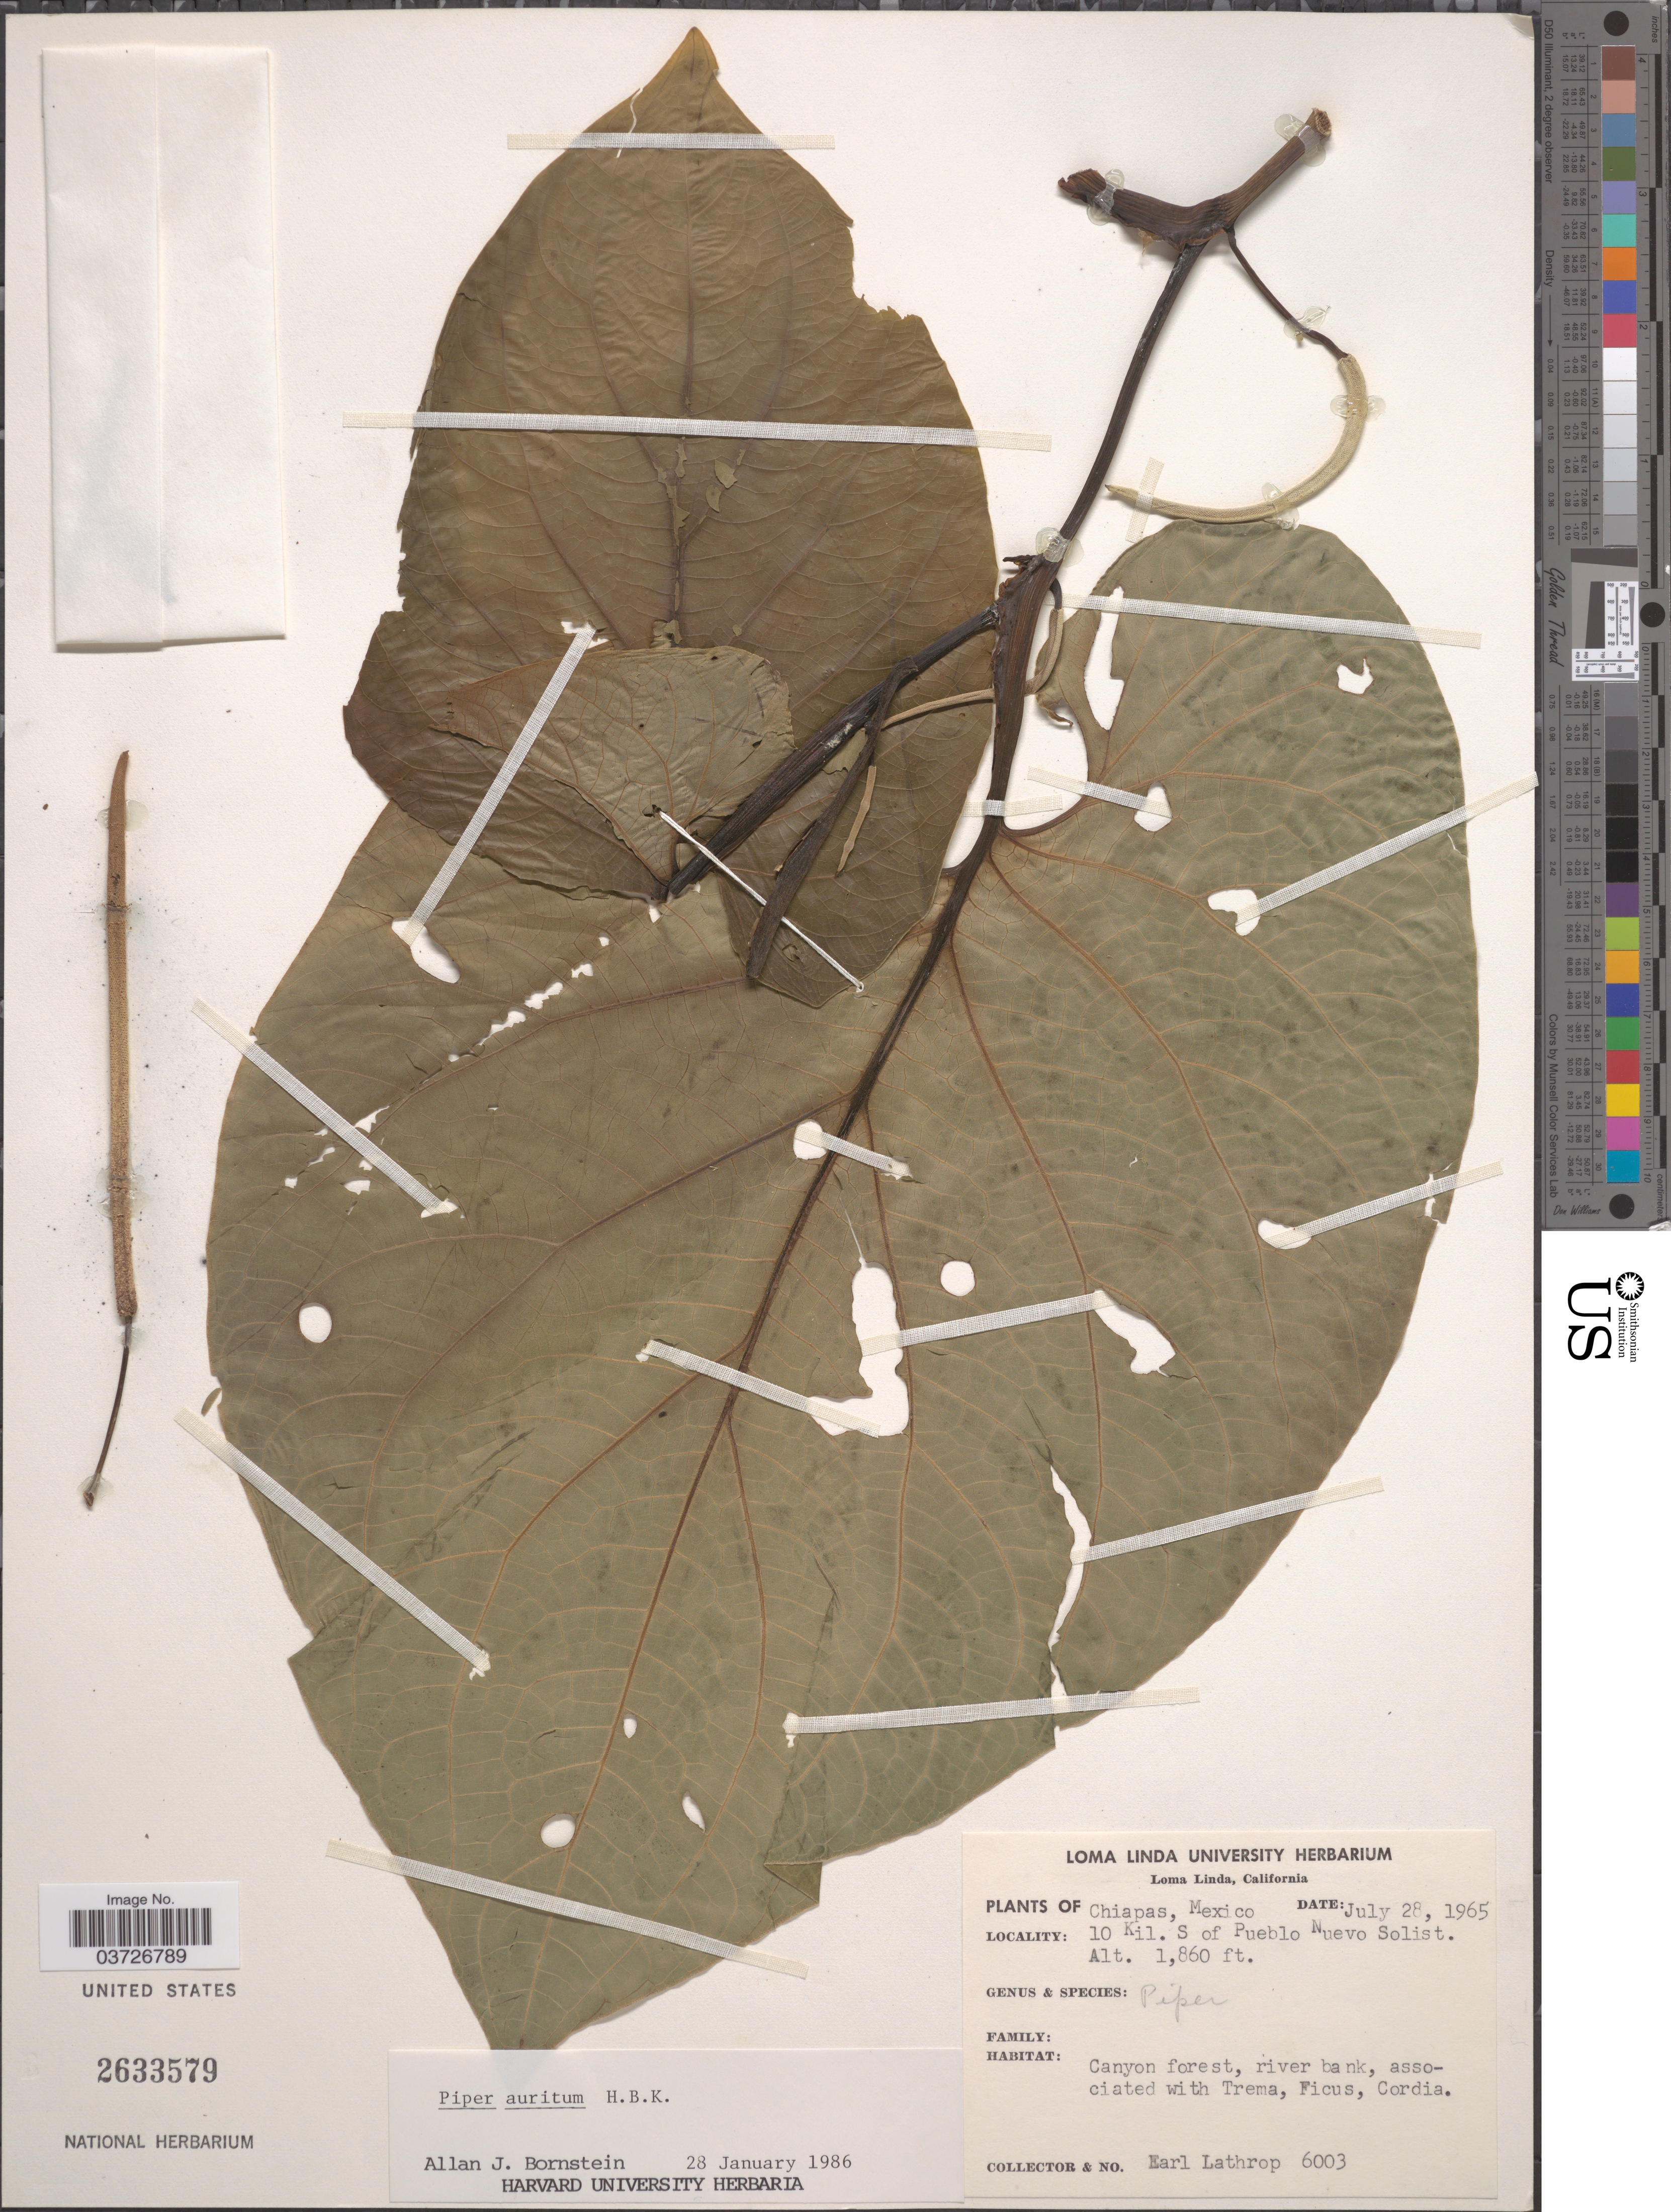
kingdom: Plantae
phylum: Tracheophyta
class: Magnoliopsida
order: Piperales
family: Piperaceae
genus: Piper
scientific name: Piper auritum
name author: Kunth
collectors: E. W. Lathrop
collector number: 6003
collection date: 1965-07-28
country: Mexico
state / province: Chiapas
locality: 10 Kil. S of Pueblo Nuevo Solist.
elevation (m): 567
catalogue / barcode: US 2633579